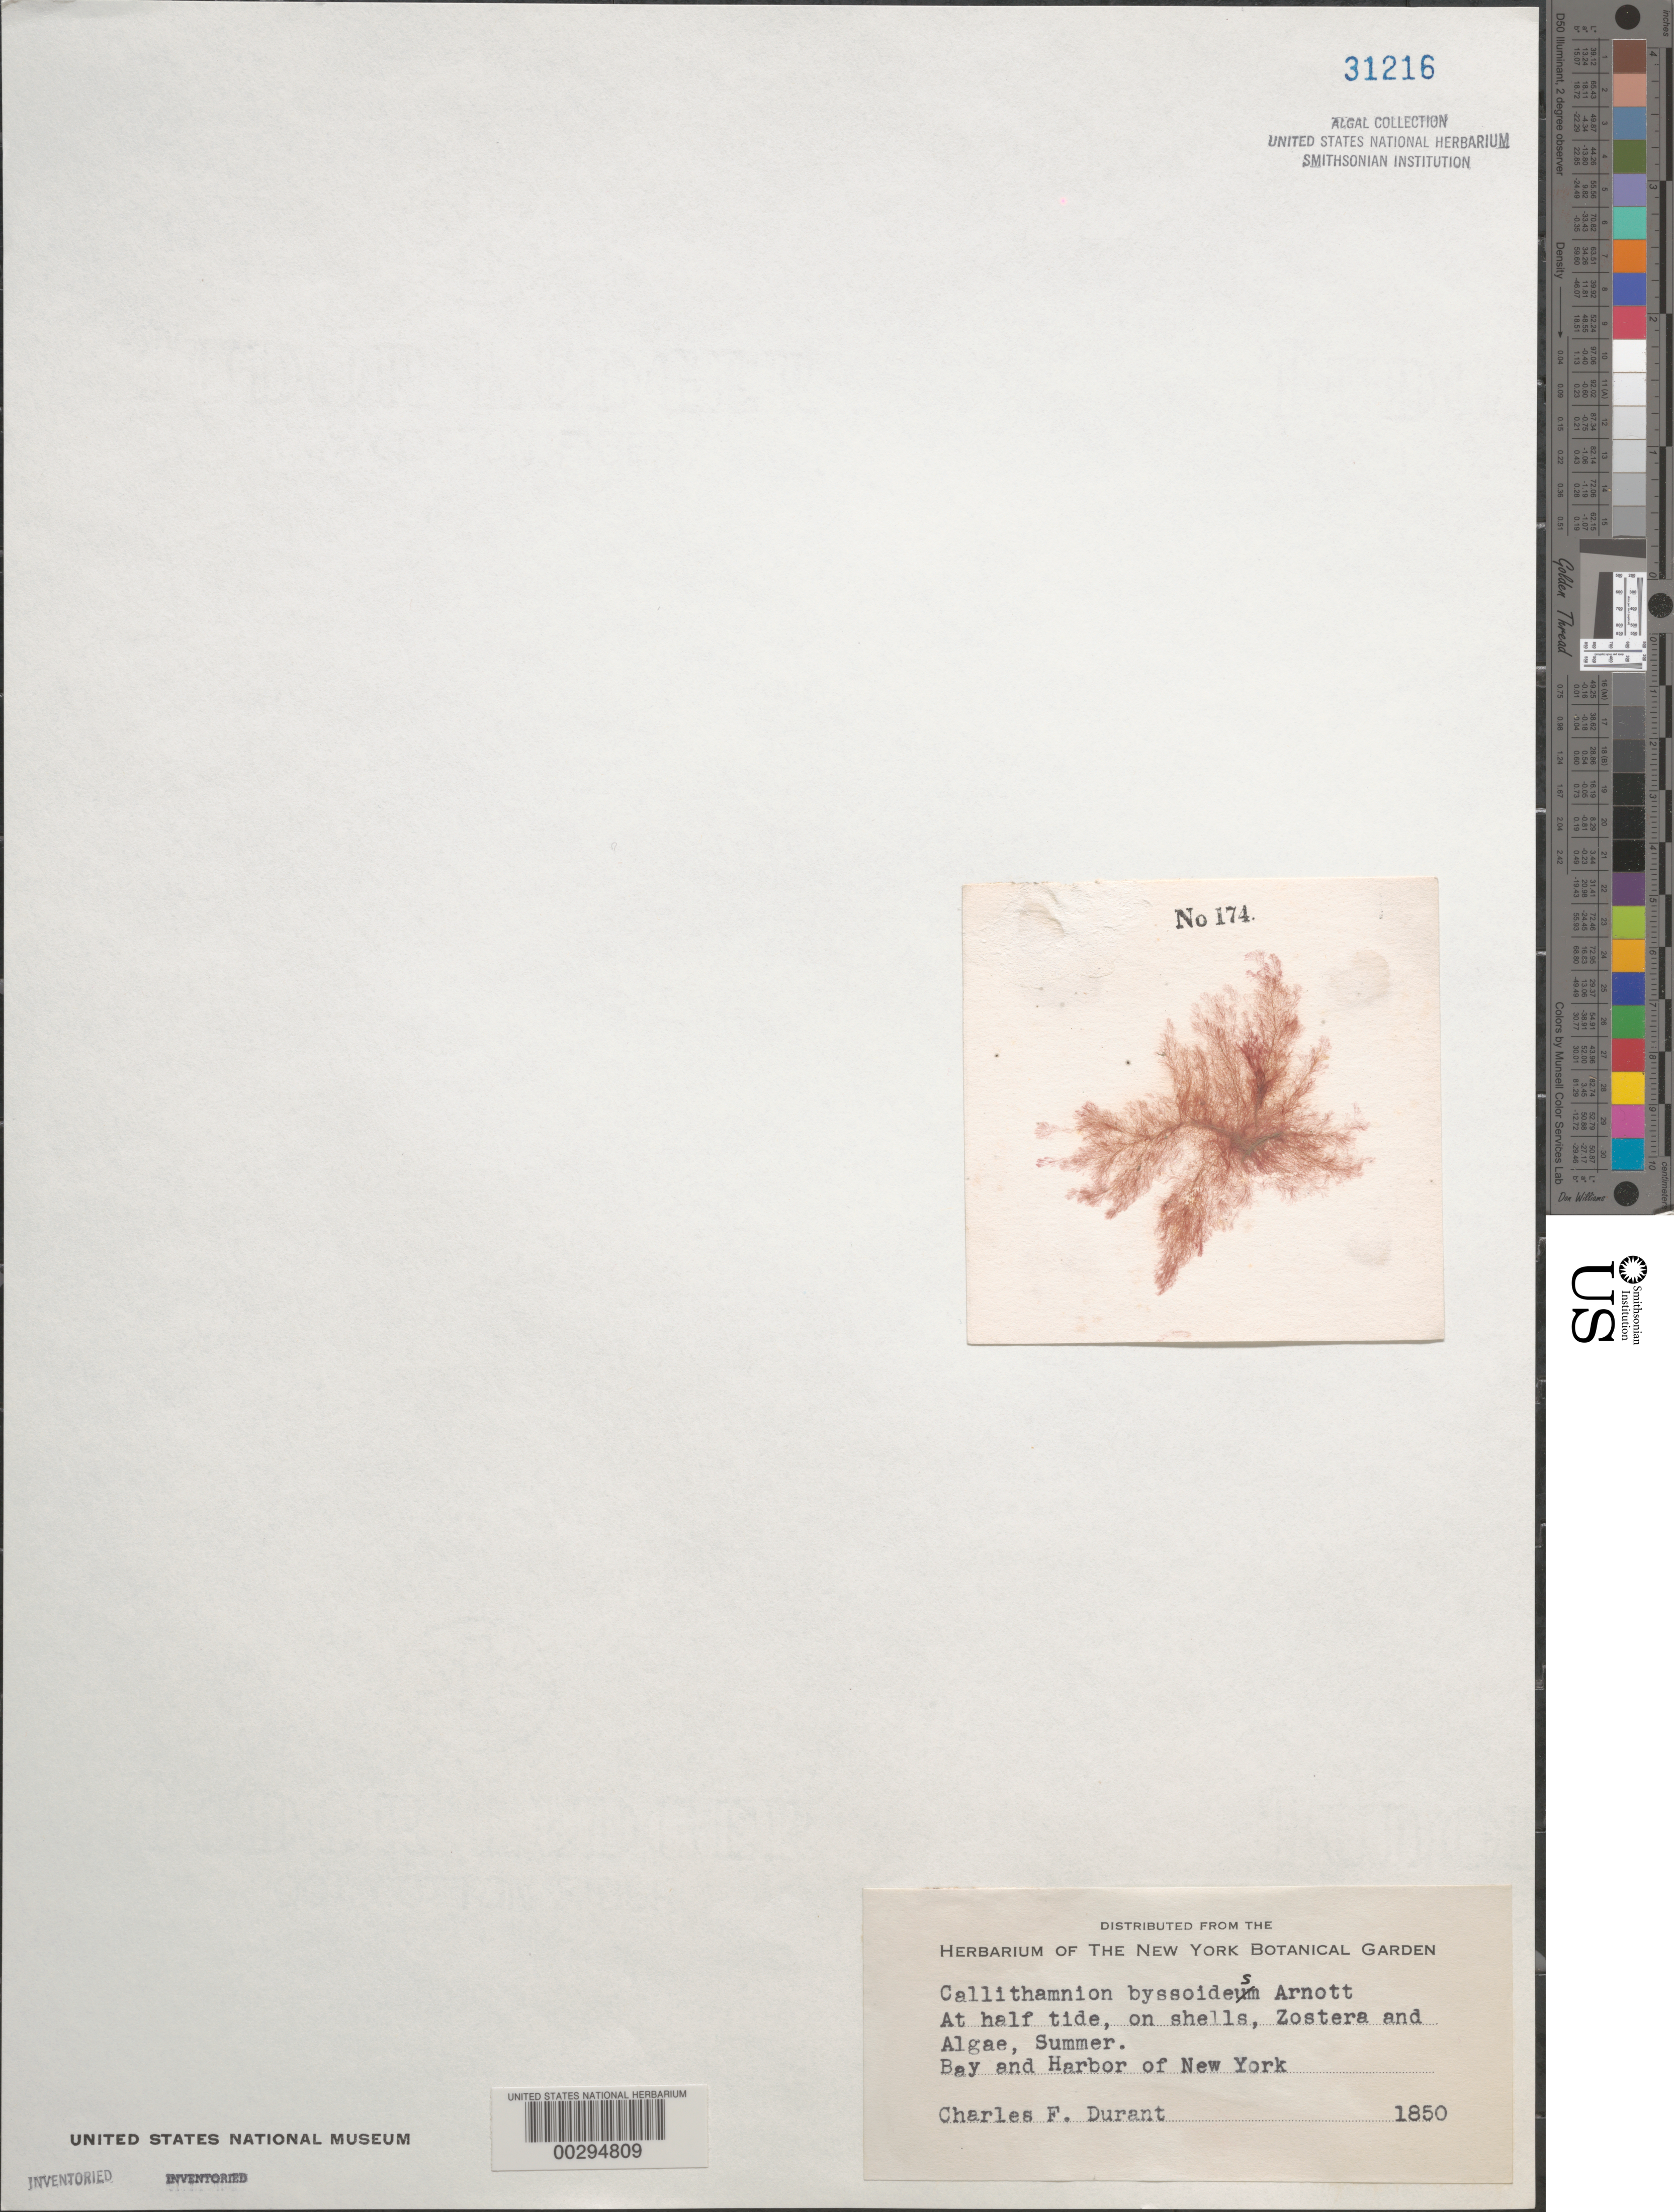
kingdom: Plantae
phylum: Rhodophyta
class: Florideophyceae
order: Ceramiales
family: Callithamniaceae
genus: Aglaothamnion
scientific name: Aglaothamnion tenuissimum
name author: (Bonnem.) Feldm.-Maz.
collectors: C. Durant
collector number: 174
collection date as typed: Sum 1850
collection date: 1850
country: United States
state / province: New York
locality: New York Bay and New York Harbor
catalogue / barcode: US 31216